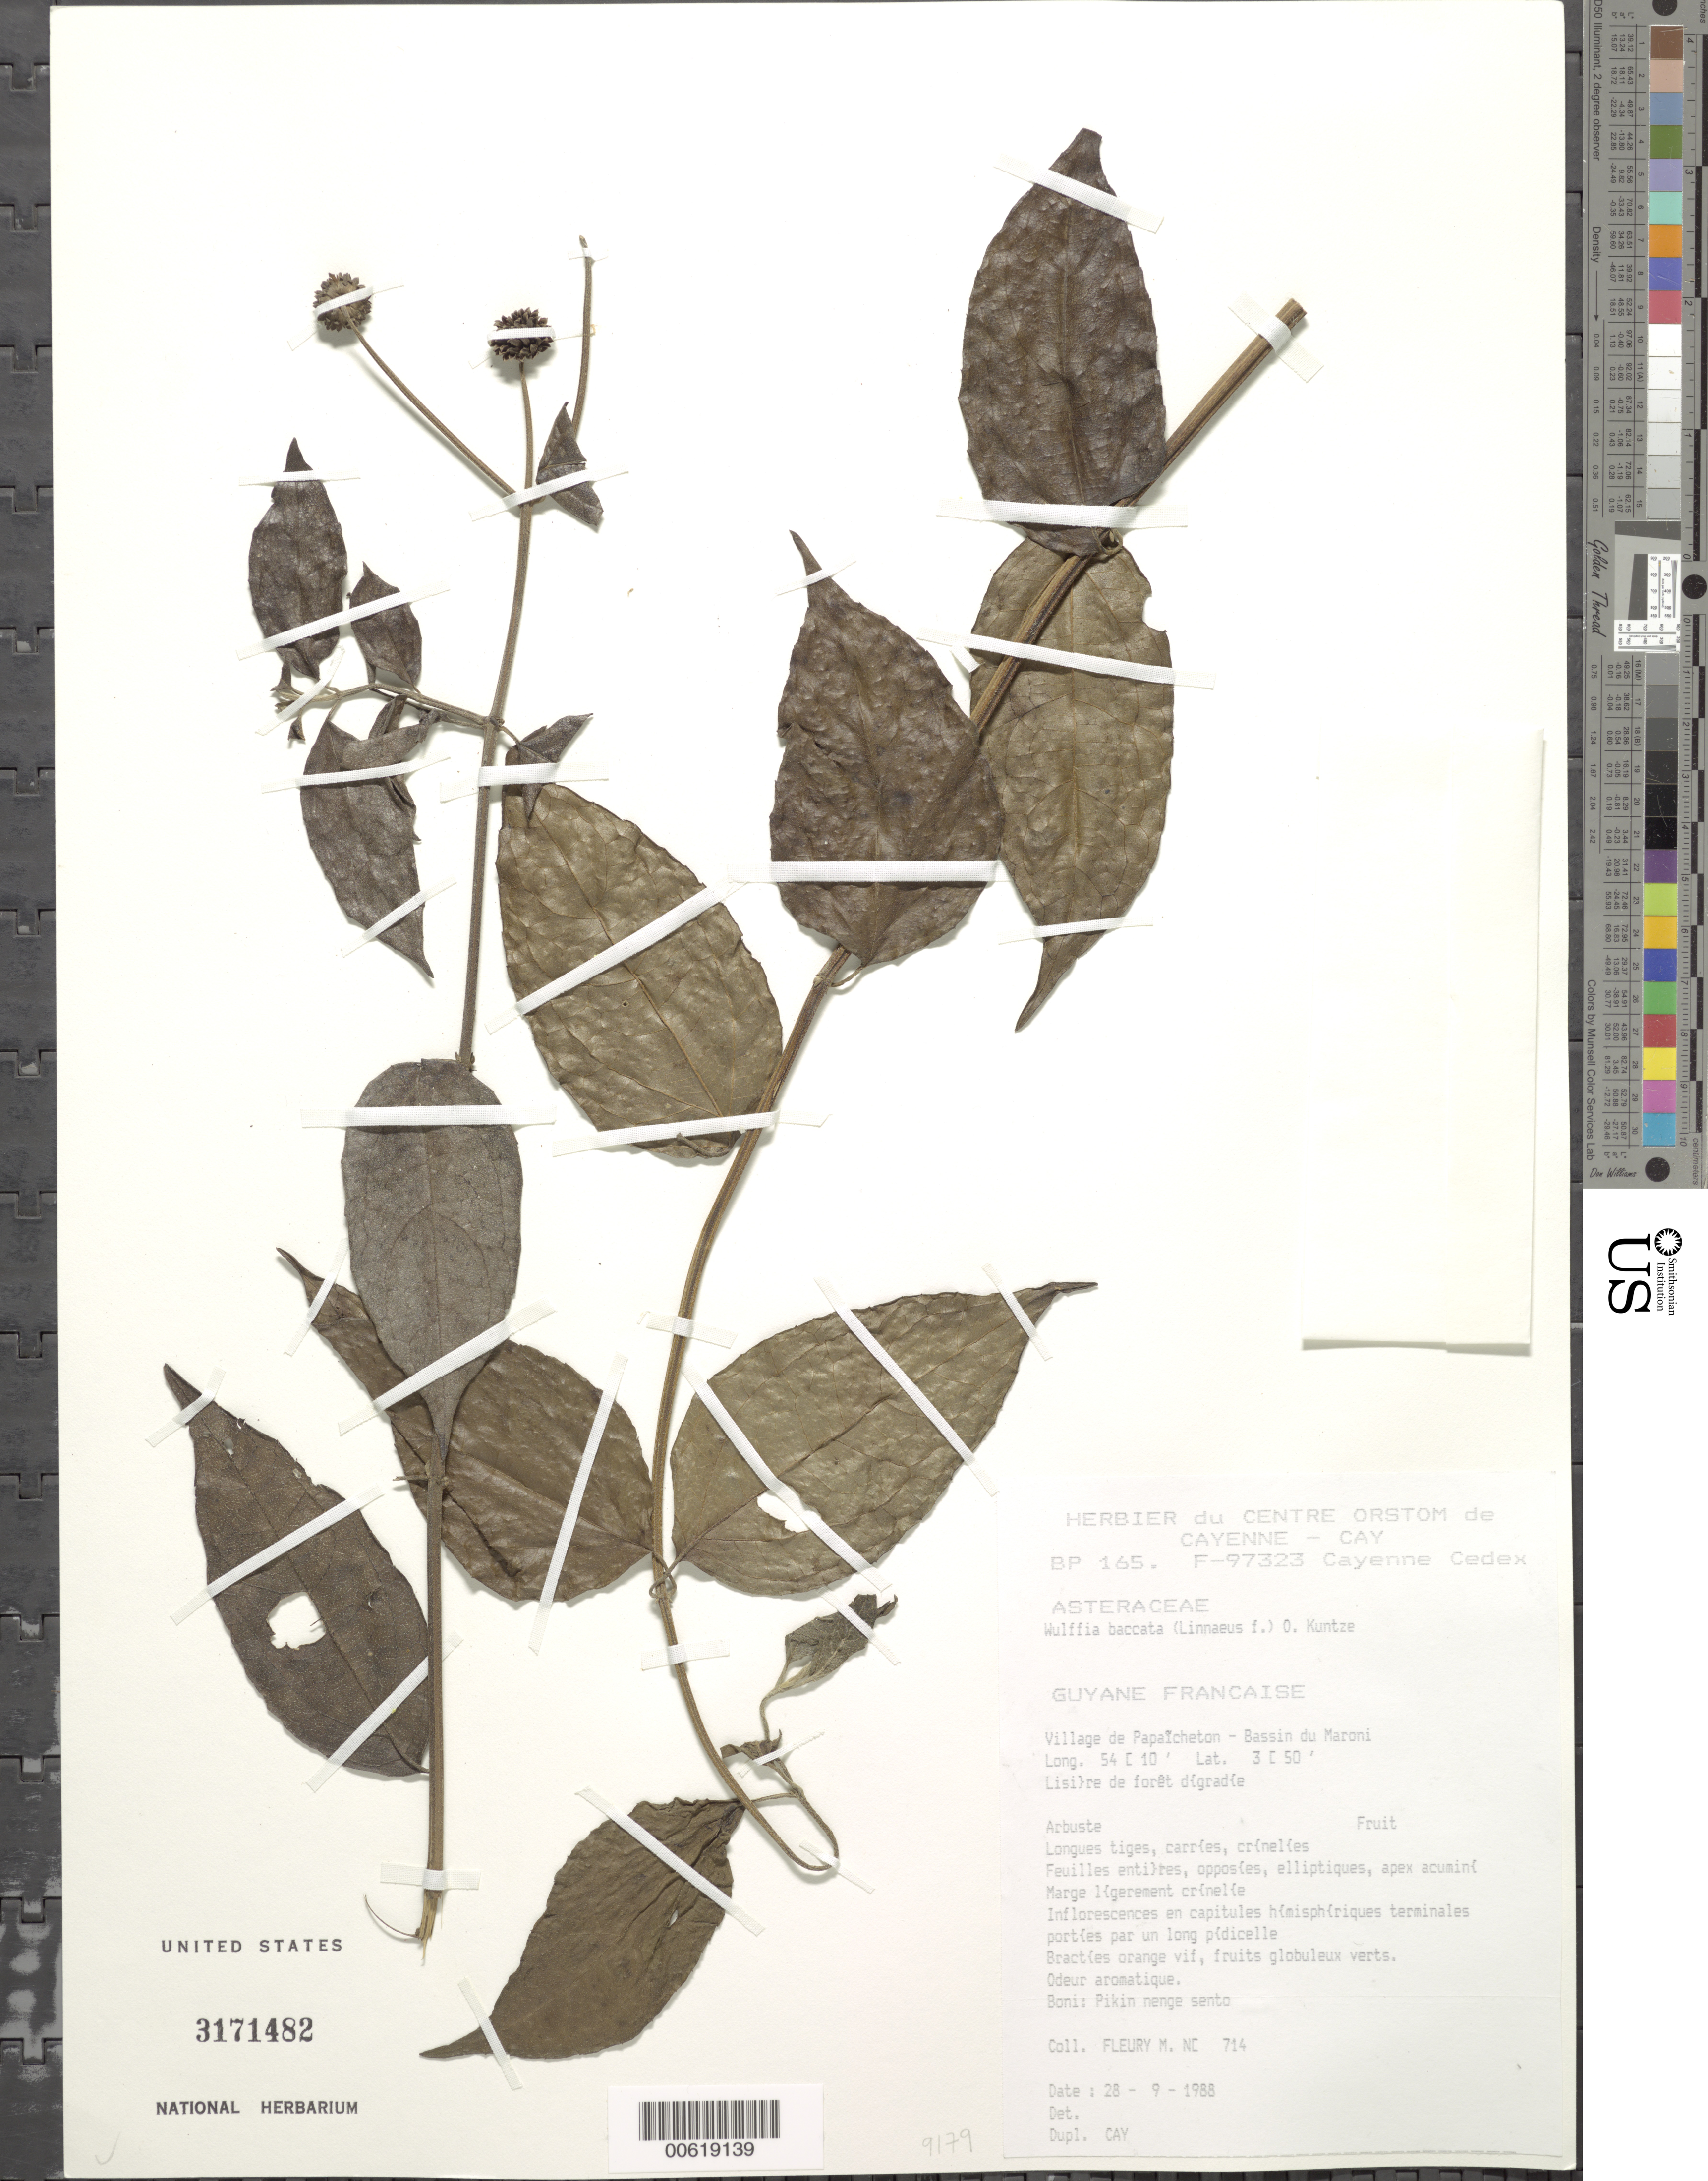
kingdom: Plantae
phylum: Tracheophyta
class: Magnoliopsida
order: Asterales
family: Asteraceae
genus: Wulffia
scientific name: Wulffia baccata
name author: (L. f.) Kuntze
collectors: M. Fleury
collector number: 714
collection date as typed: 28-Sep-88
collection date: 1988-09-28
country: French Guiana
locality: Village Papaicheton, Bassin du Maroni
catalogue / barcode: US 3171482